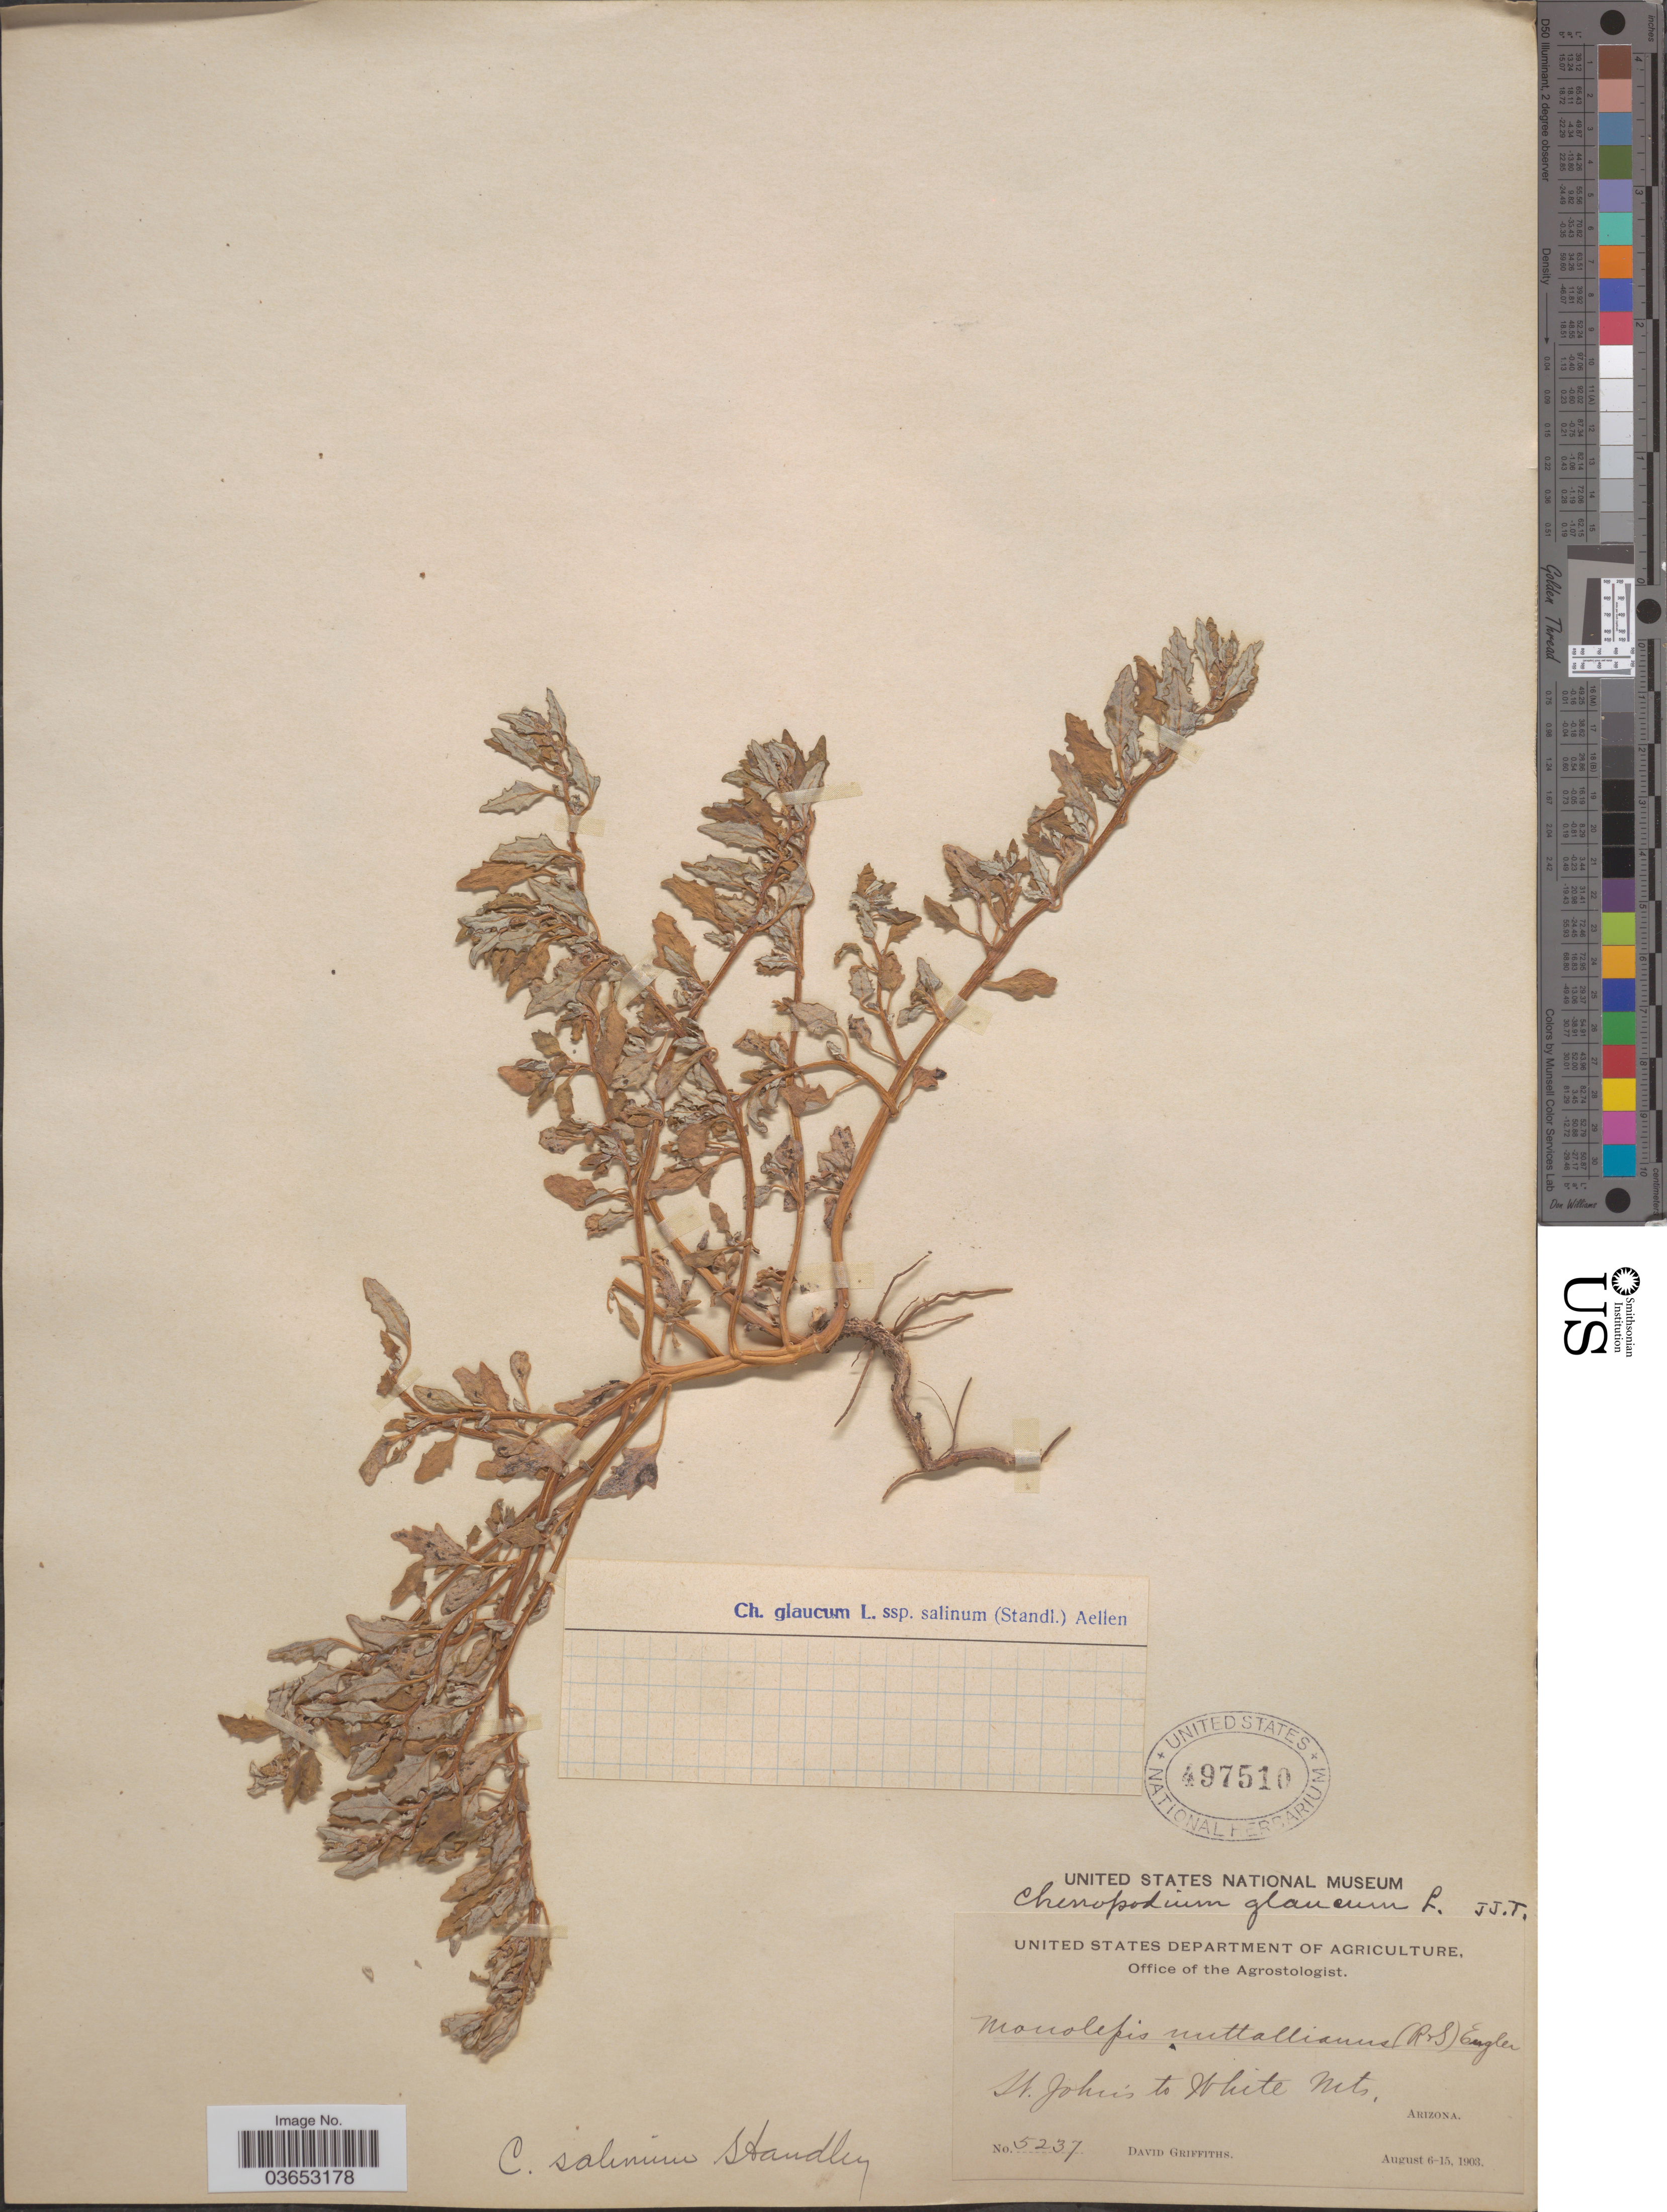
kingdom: Plantae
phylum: Tracheophyta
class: Magnoliopsida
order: Caryophyllales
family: Amaranthaceae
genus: Chenopodium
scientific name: Chenopodium glaucum subsp. salinum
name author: (Aellen) Aellen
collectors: D. Griffiths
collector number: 5237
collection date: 1903-08-06/1903-08-15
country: United States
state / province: Arizona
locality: St. John's to White Mts.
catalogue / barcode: US 497510